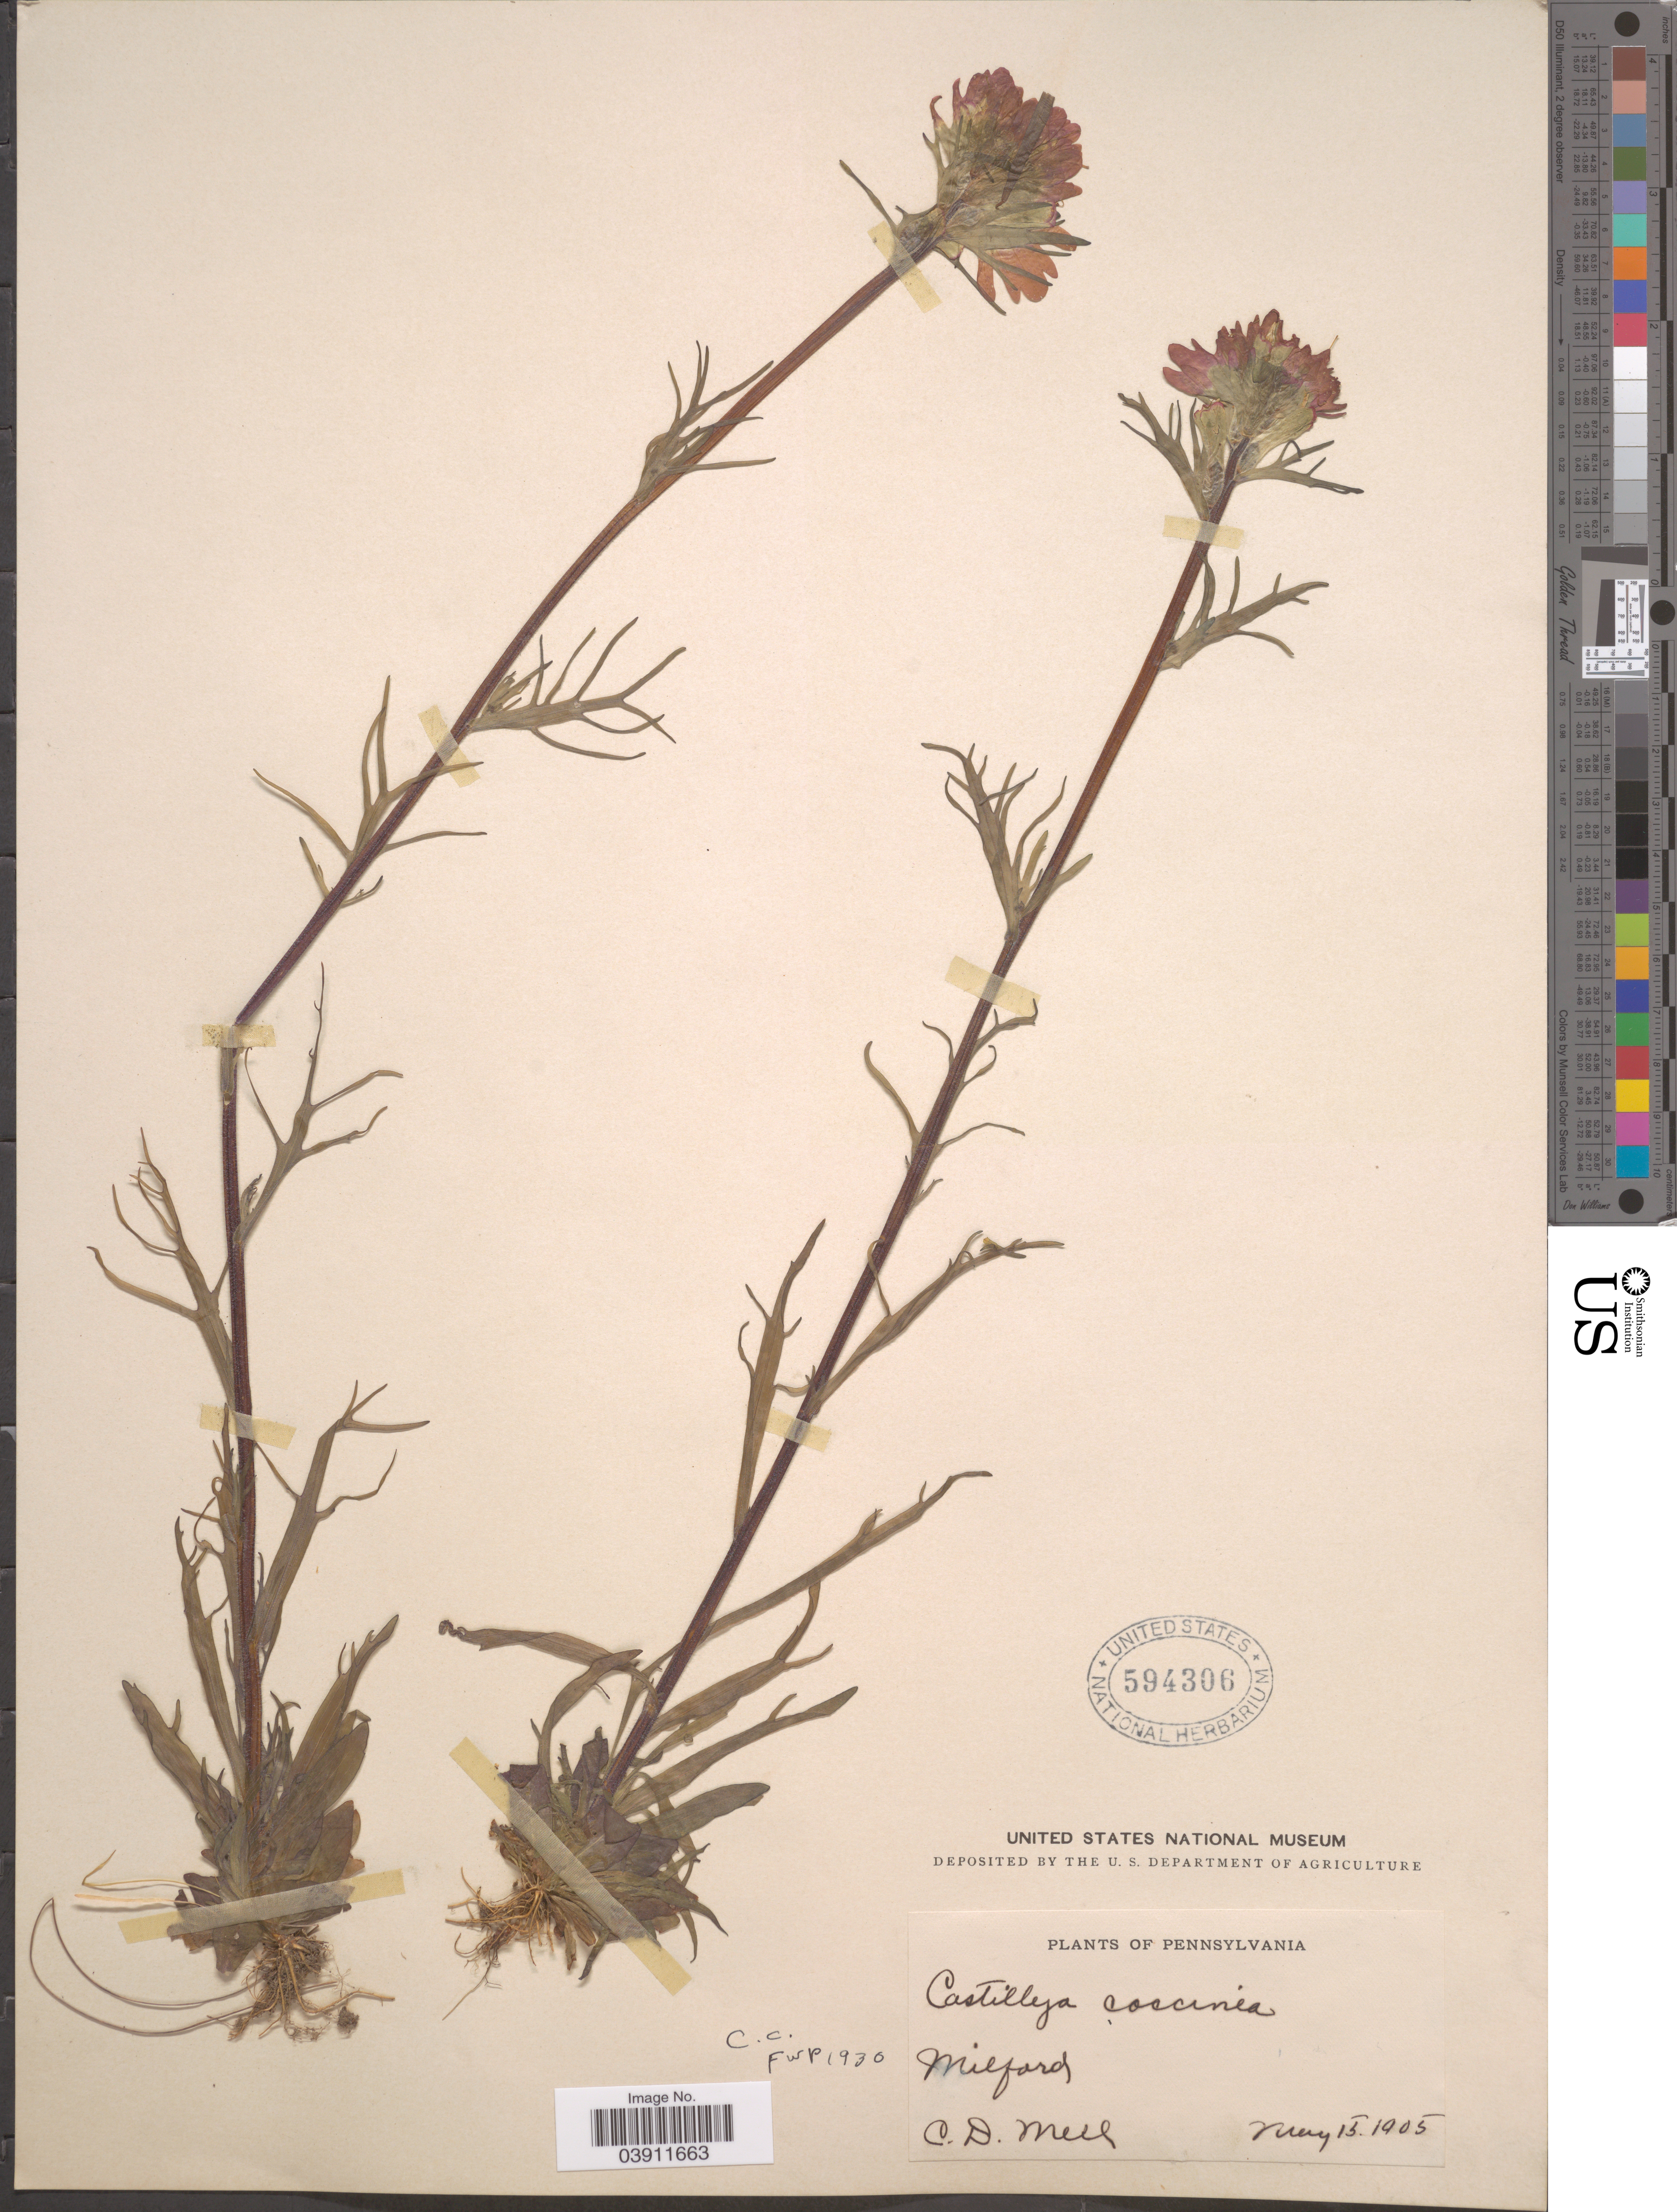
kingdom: Plantae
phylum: Tracheophyta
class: Magnoliopsida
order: Lamiales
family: Orobanchaceae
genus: Castilleja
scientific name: Castilleja coccinea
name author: (L.) Spreng.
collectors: C. D. Mell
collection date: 1905-05-15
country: United States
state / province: Pennsylvania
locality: Milford.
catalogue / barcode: US 594306